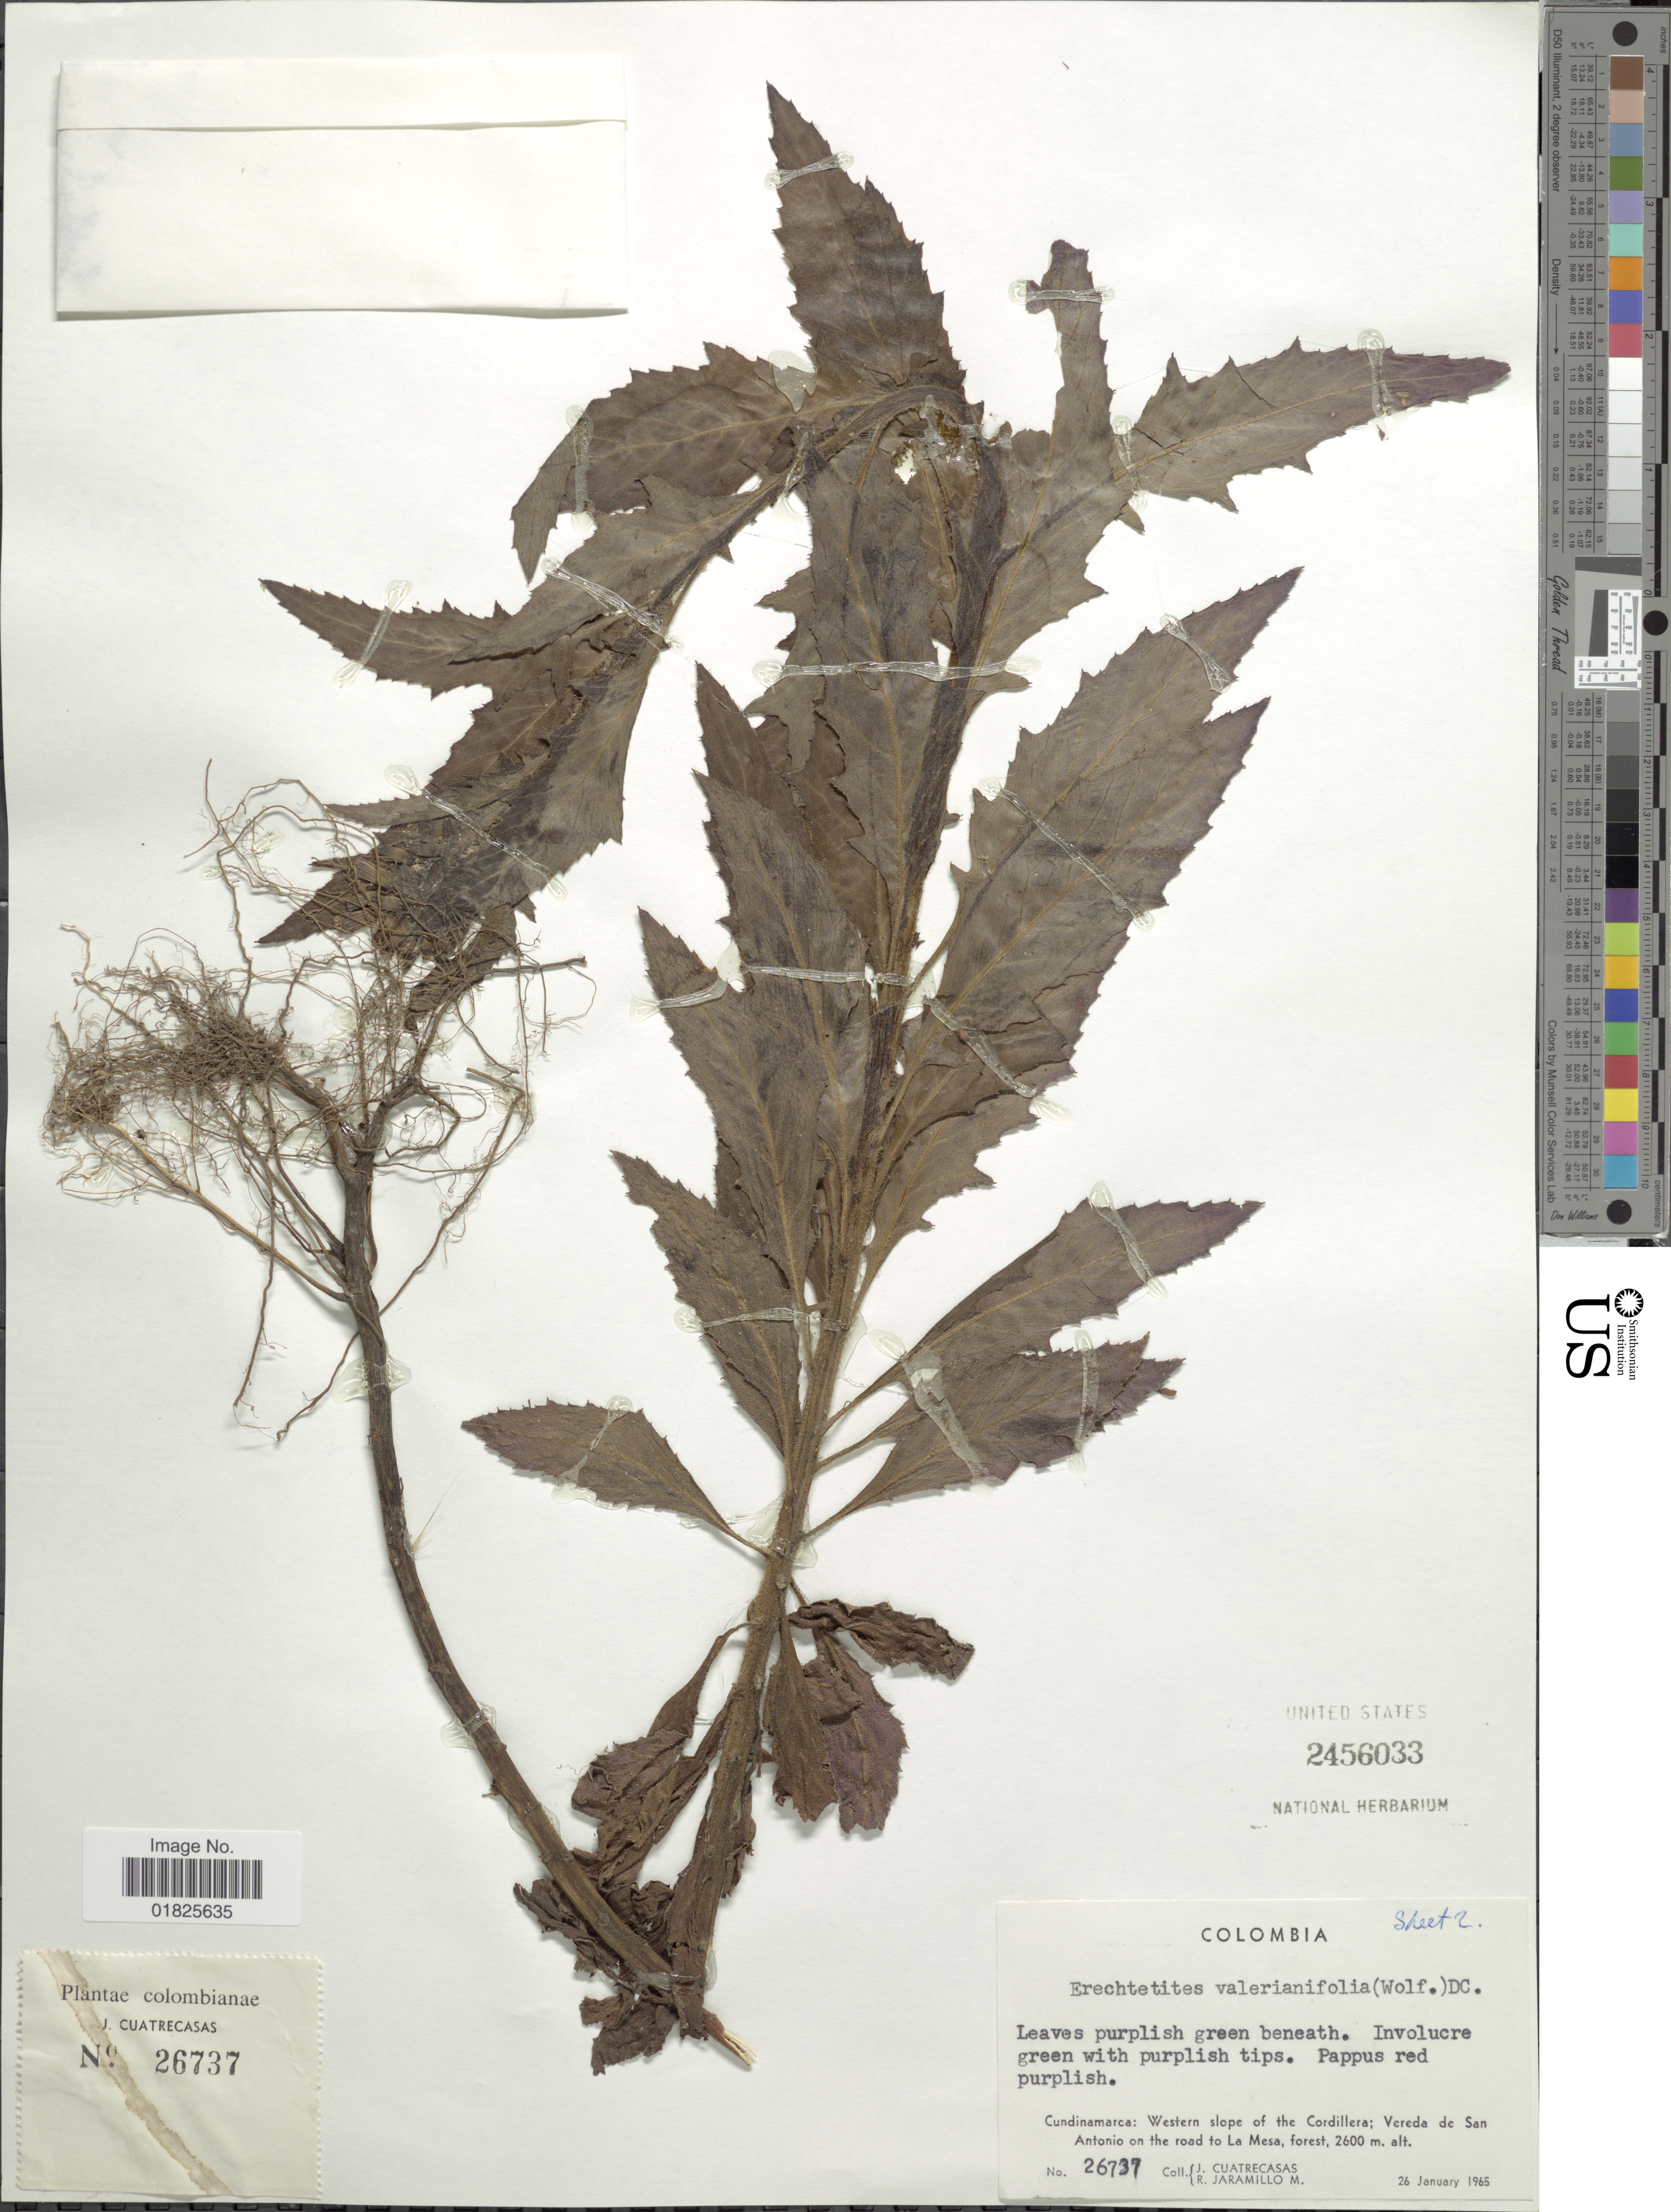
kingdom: Plantae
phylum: Tracheophyta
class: Magnoliopsida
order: Asterales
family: Asteraceae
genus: Erechtites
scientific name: Erechtites valerianifolius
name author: (Link ex Spreng.) DC.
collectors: J. Cuatrecasas & R. Jaramillo M.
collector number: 26737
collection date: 1965-01-26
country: Colombia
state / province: Cundinamarca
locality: Western slope of the Cordillera; Vereda de San Antonio on the road to la Mesa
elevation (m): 2600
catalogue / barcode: US 2456033